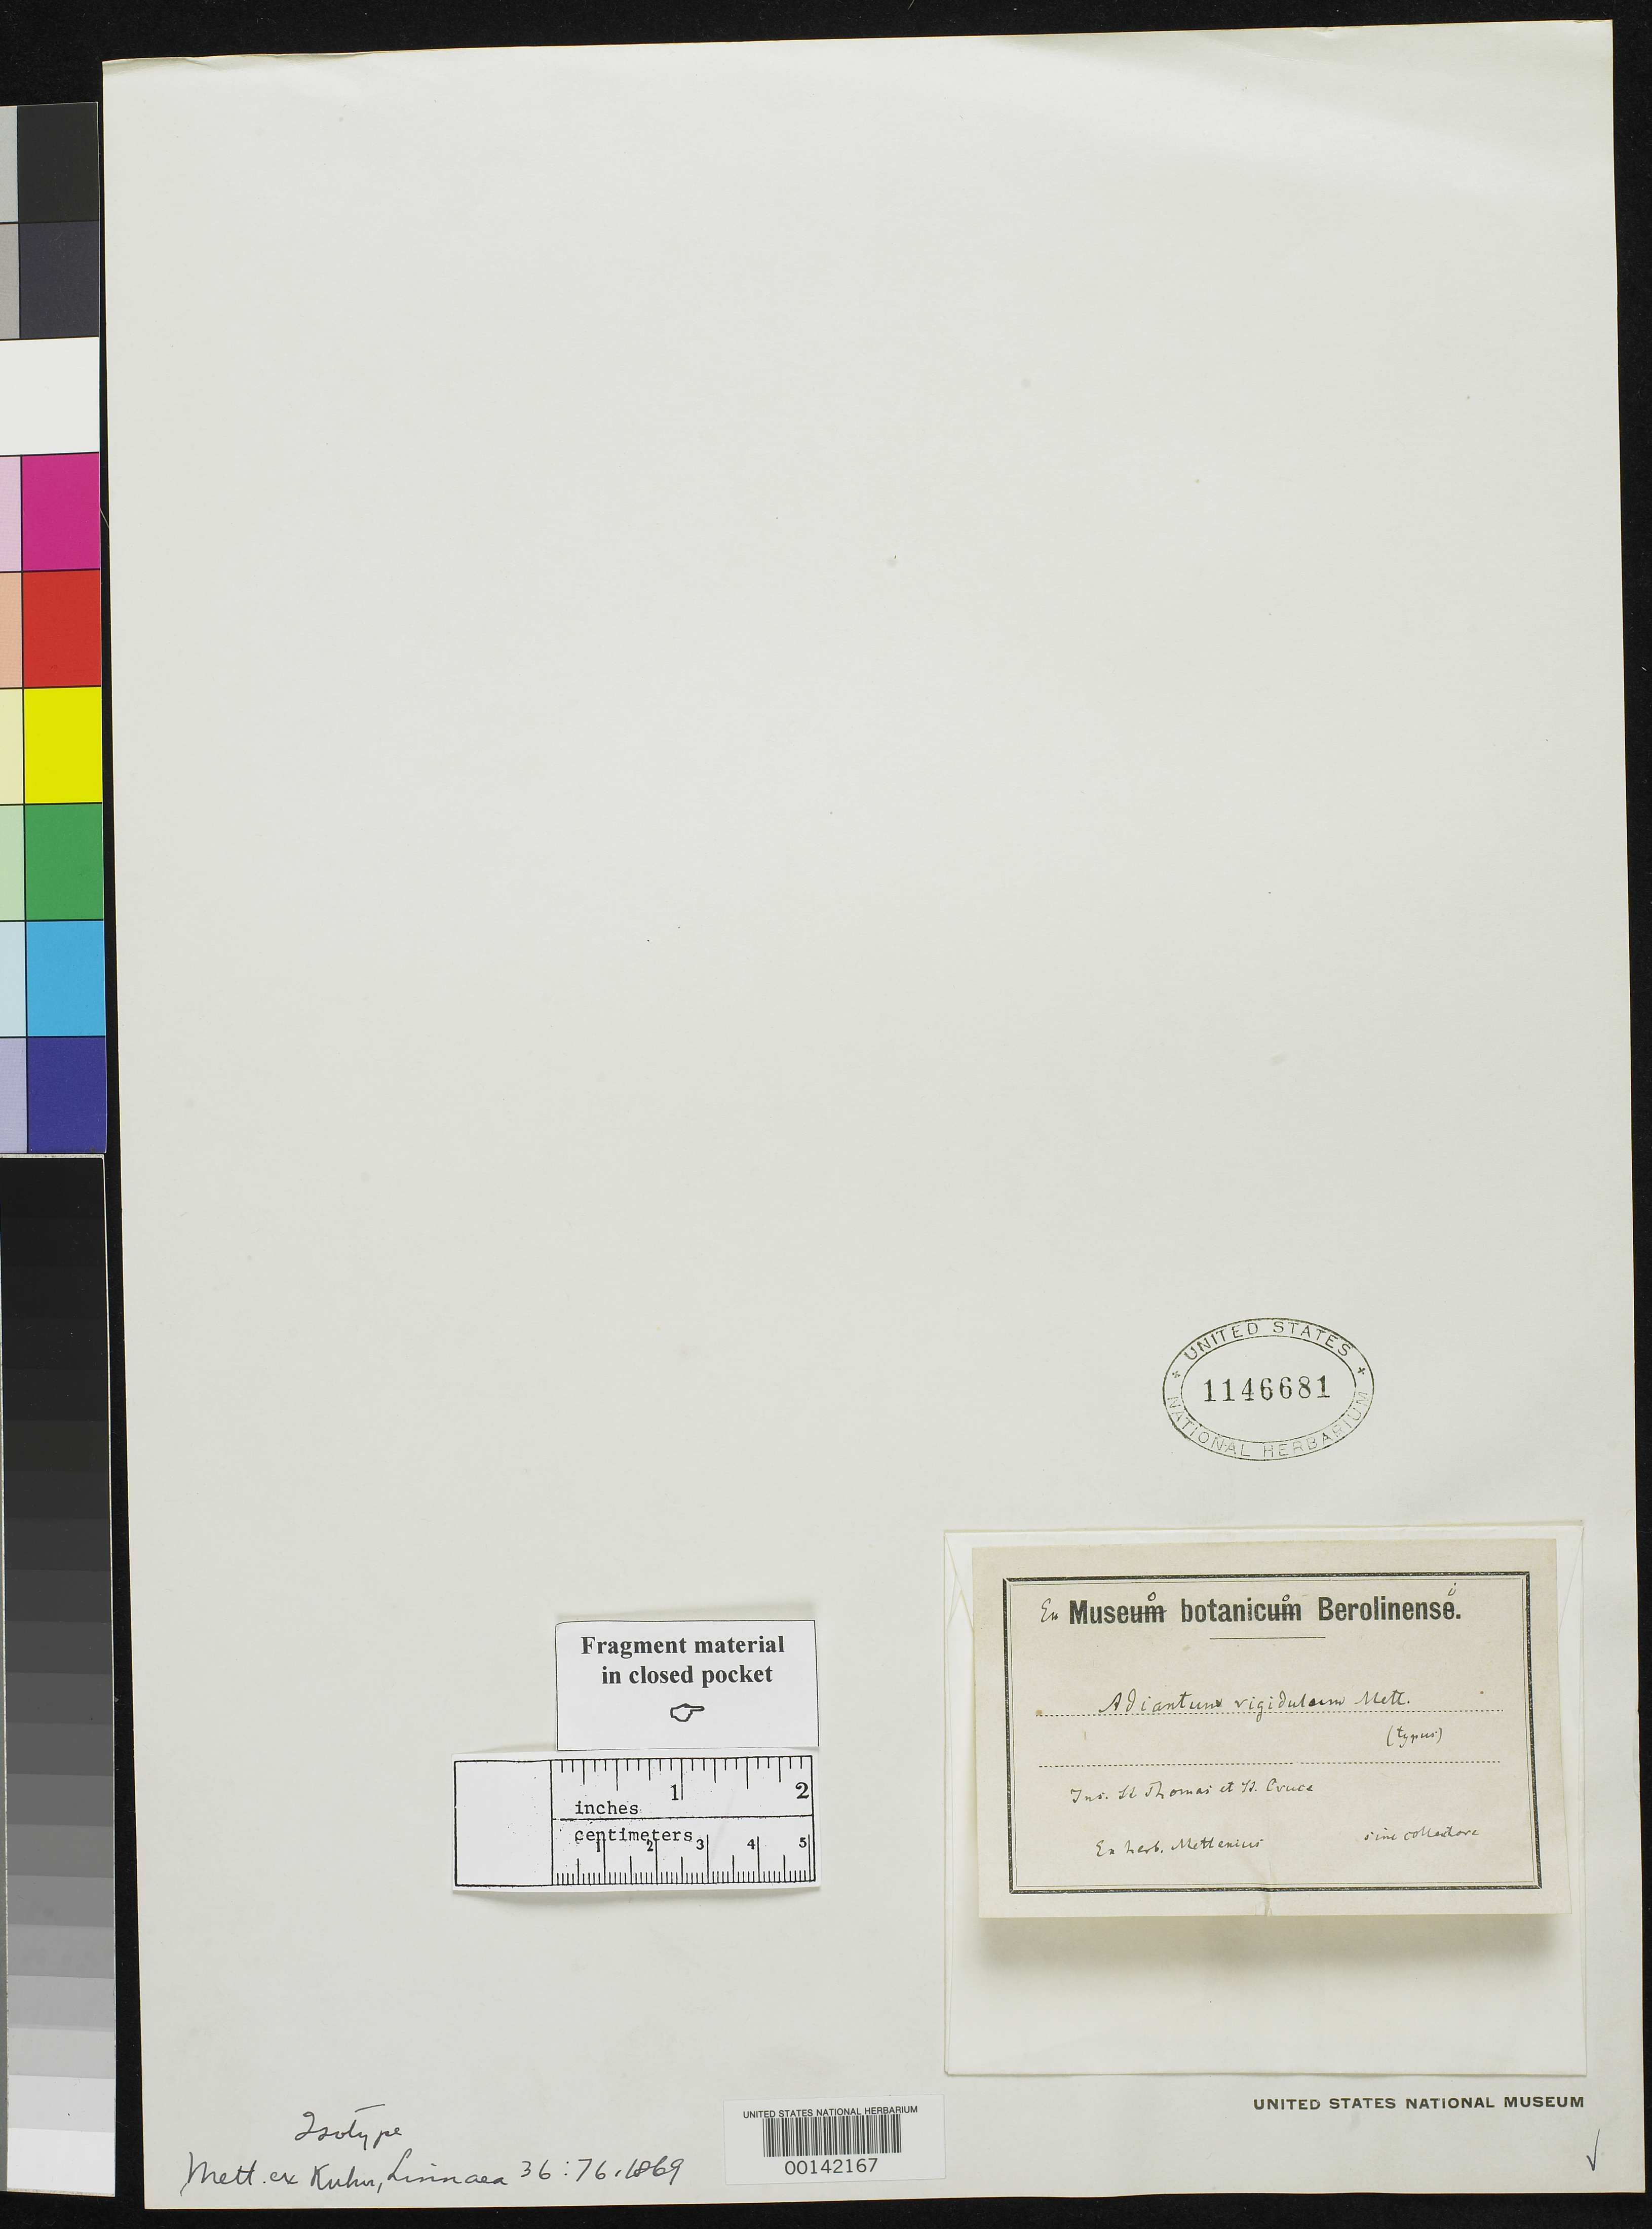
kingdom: Plantae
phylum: Tracheophyta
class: Polypodiopsida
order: Polypodiales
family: Pteridaceae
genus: Adiantum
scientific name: Adiantum rigidulum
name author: Mett. ex Kuhn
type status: Type Fragment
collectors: ex herb. Mettenius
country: U.S. Virgin Islands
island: St. Thomas Island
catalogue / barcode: US 1146681